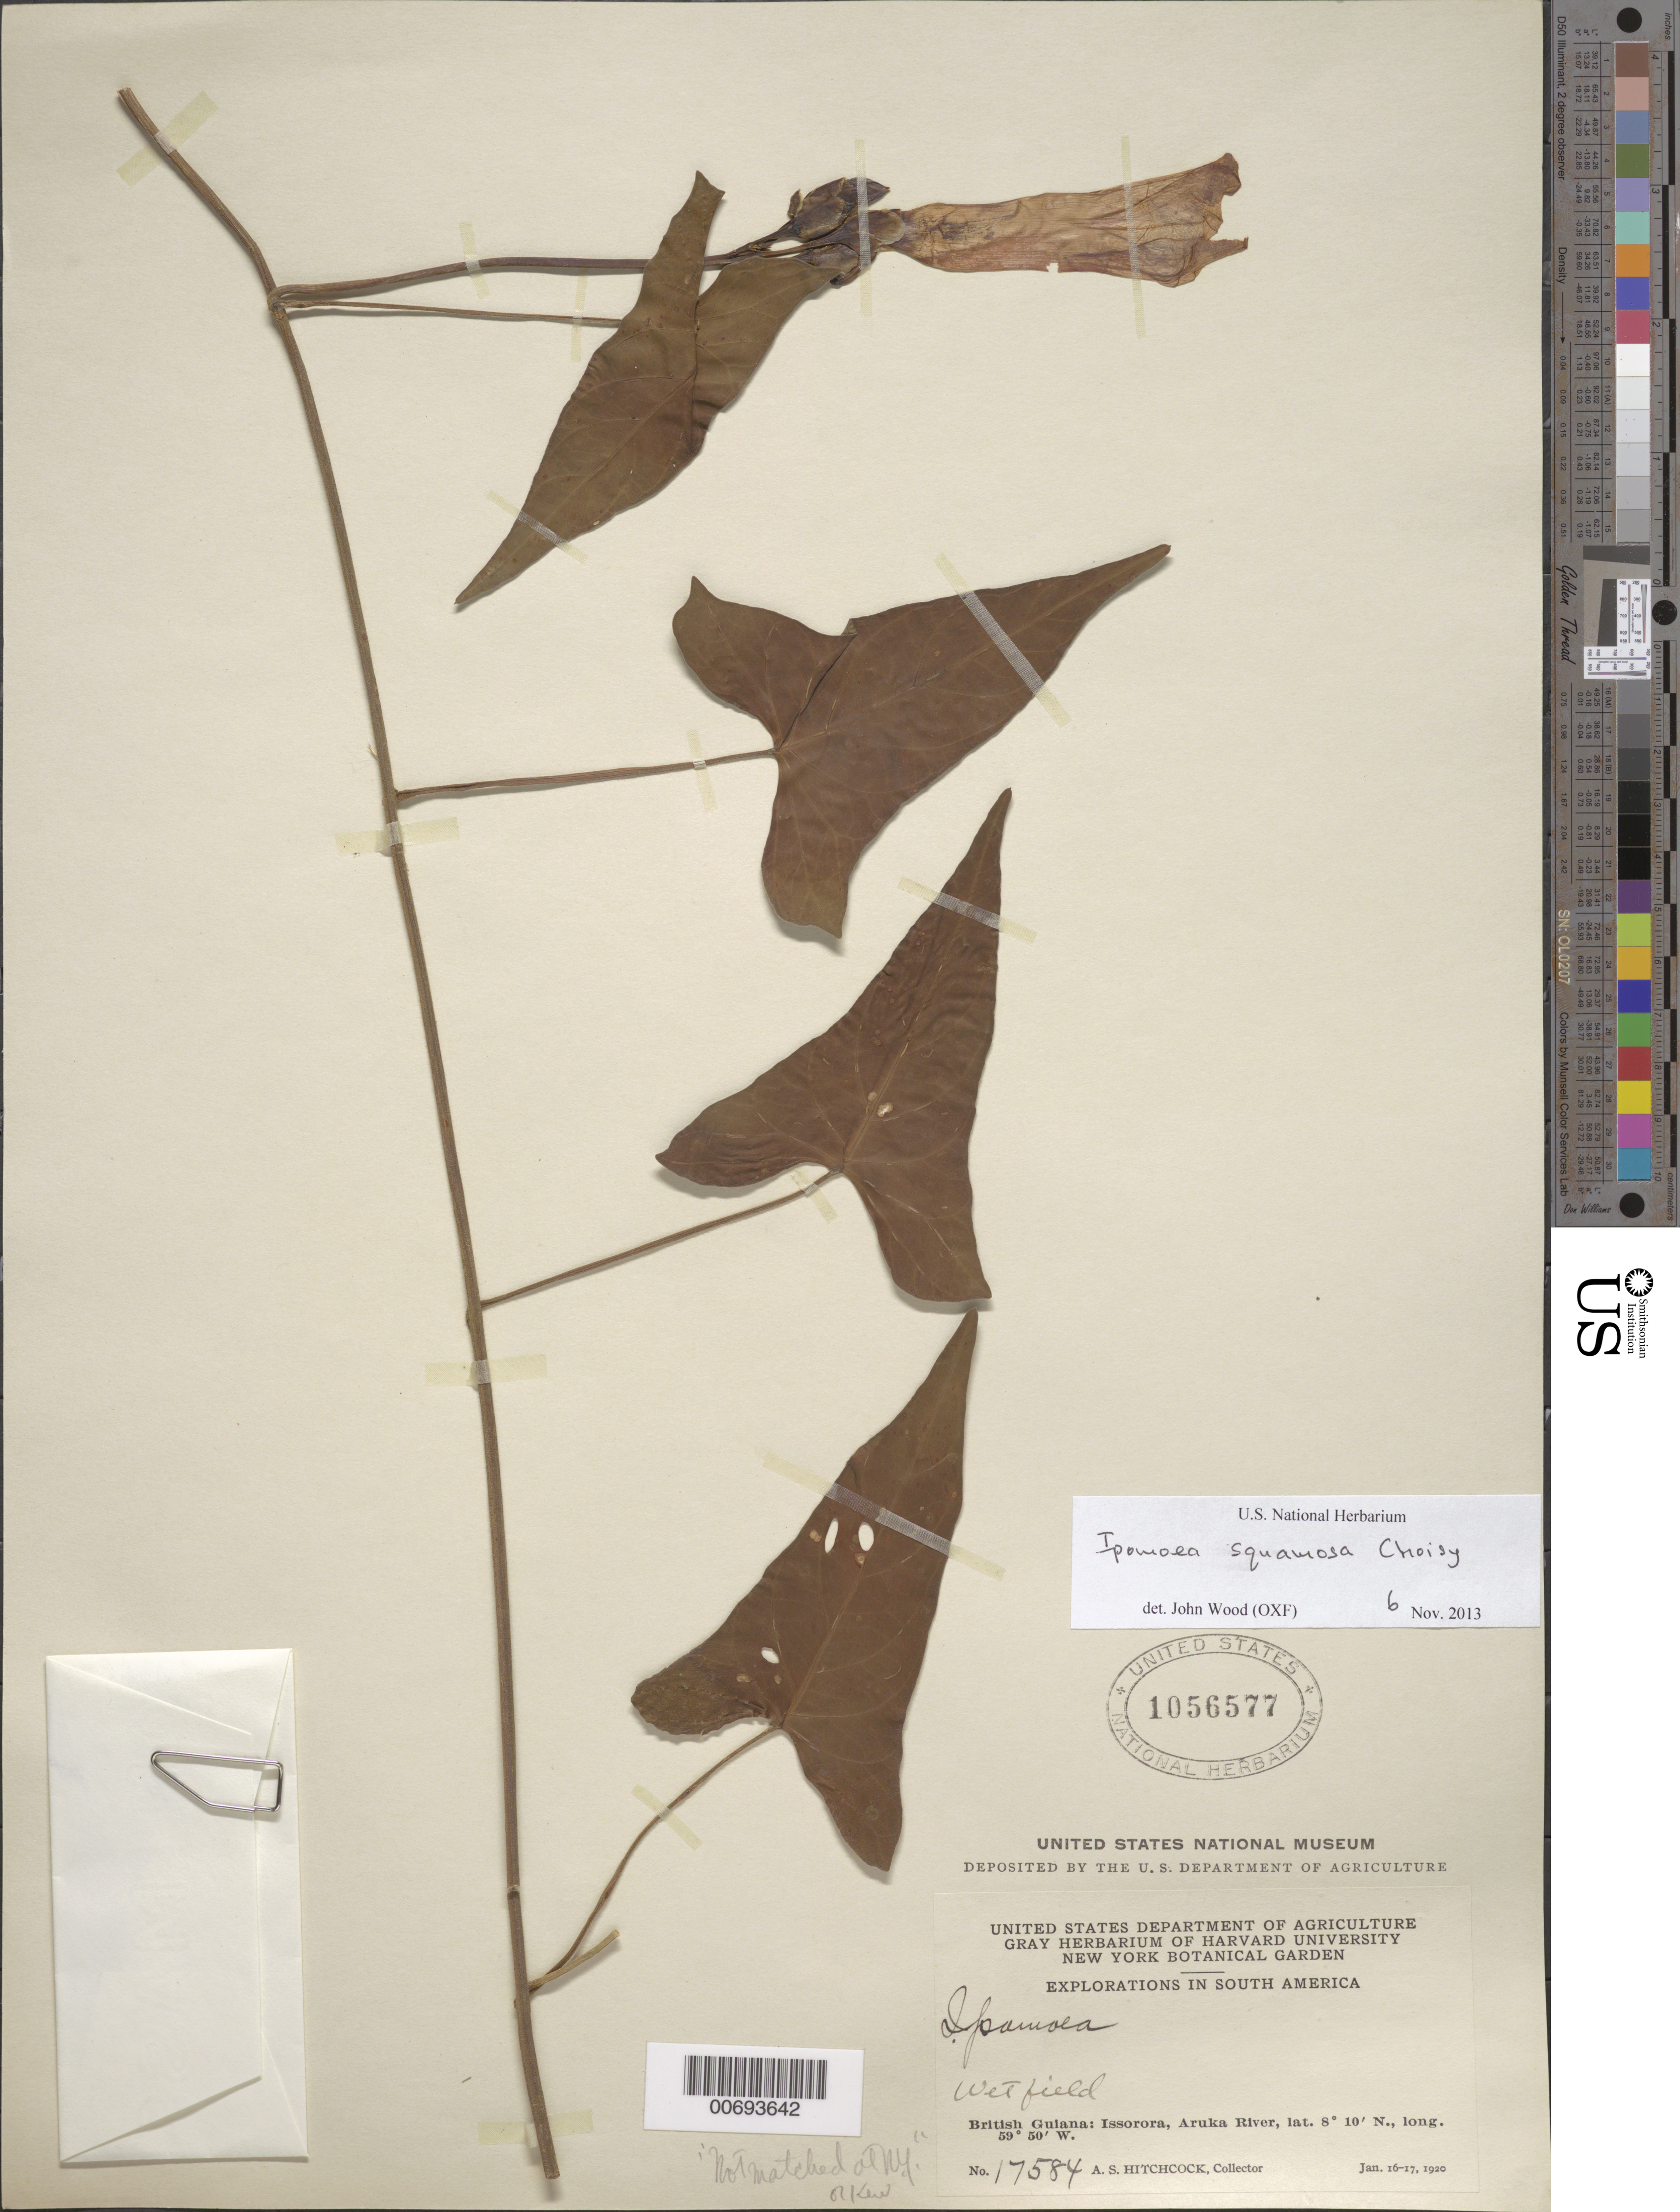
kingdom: Plantae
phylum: Tracheophyta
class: Magnoliopsida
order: Solanales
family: Convolvulaceae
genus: Ipomoea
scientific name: Ipomoea squamosa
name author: Choisy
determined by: Wood, John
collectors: A. S. Hitchcock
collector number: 17584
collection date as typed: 16-Jan-20 to 17-Jan-20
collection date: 1920-01-16/1920-01-17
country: Guyana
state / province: Barima-Waini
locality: Issorora, vic of, on the Aruka River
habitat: Wet field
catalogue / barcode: US 1056577